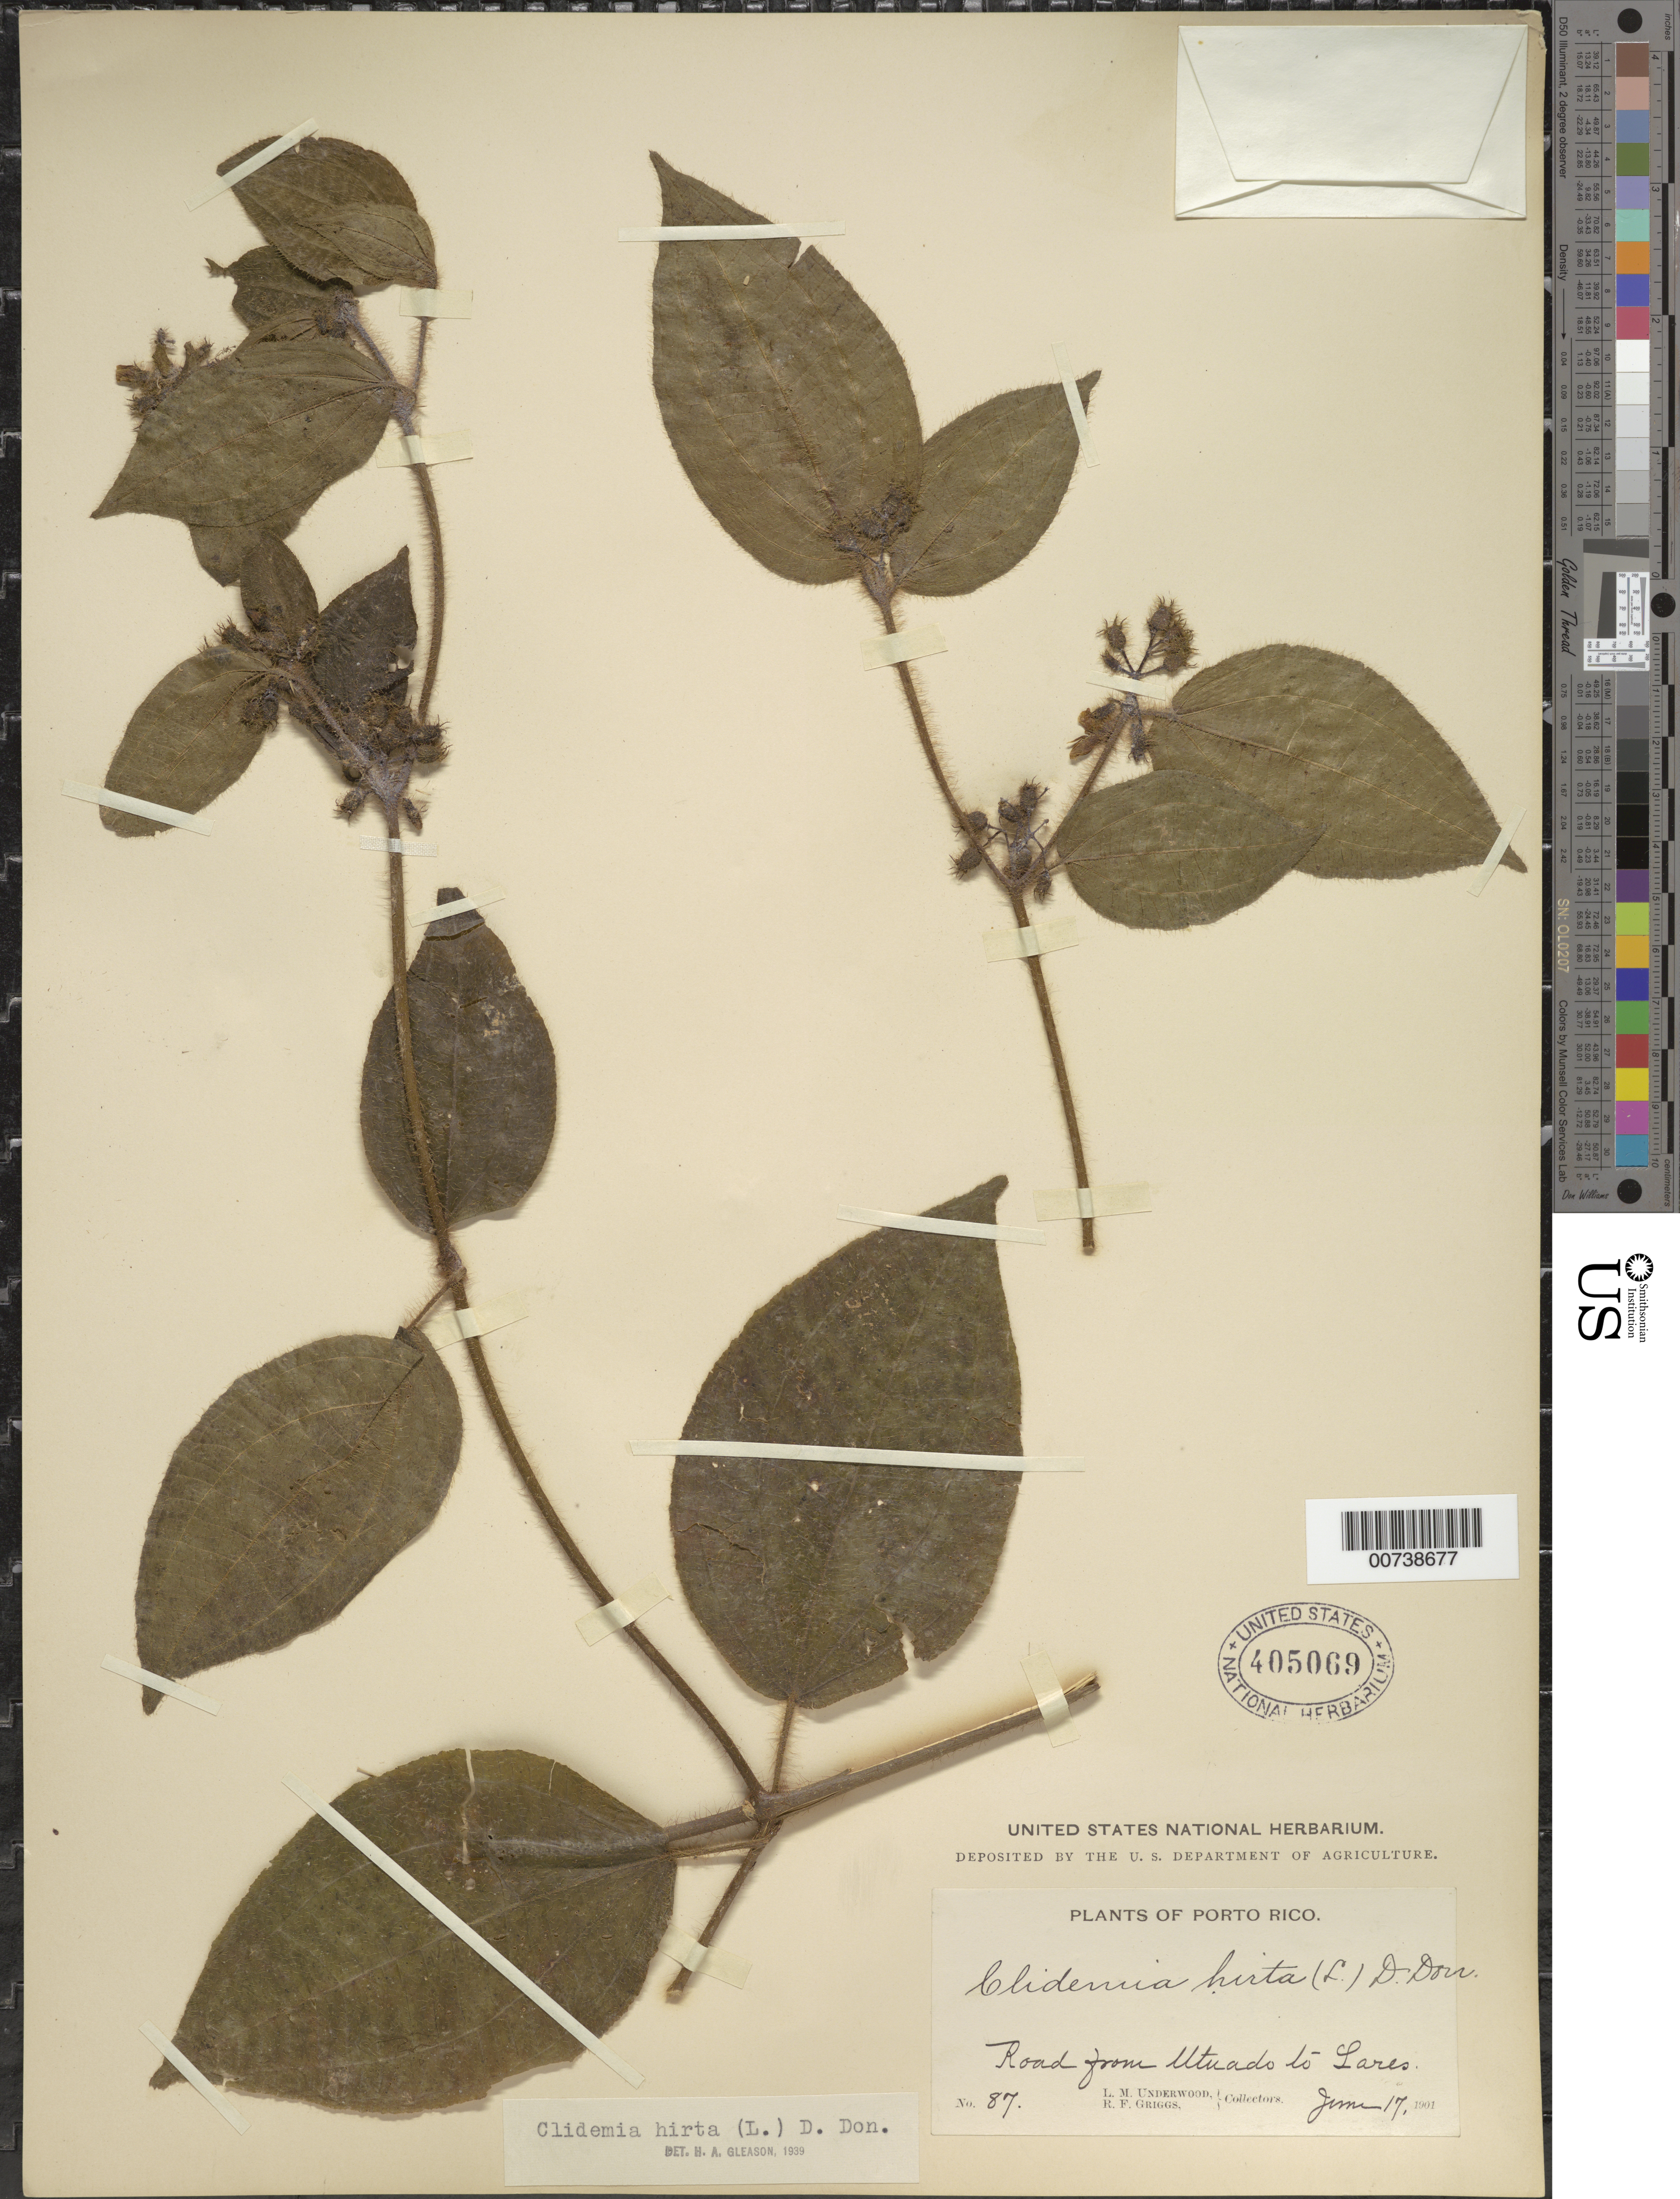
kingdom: Plantae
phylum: Tracheophyta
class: Magnoliopsida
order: Myrtales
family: Melastomataceae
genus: Clidemia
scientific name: Clidemia hirta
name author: (L.) D. Don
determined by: Gleason, H. A.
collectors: L. M. Underwood & R. F. Griggs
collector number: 87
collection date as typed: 17 Jun 1901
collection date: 1901-06-17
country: Puerto Rico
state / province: Utuado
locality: Road from Utuado to Lares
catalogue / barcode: US 405069